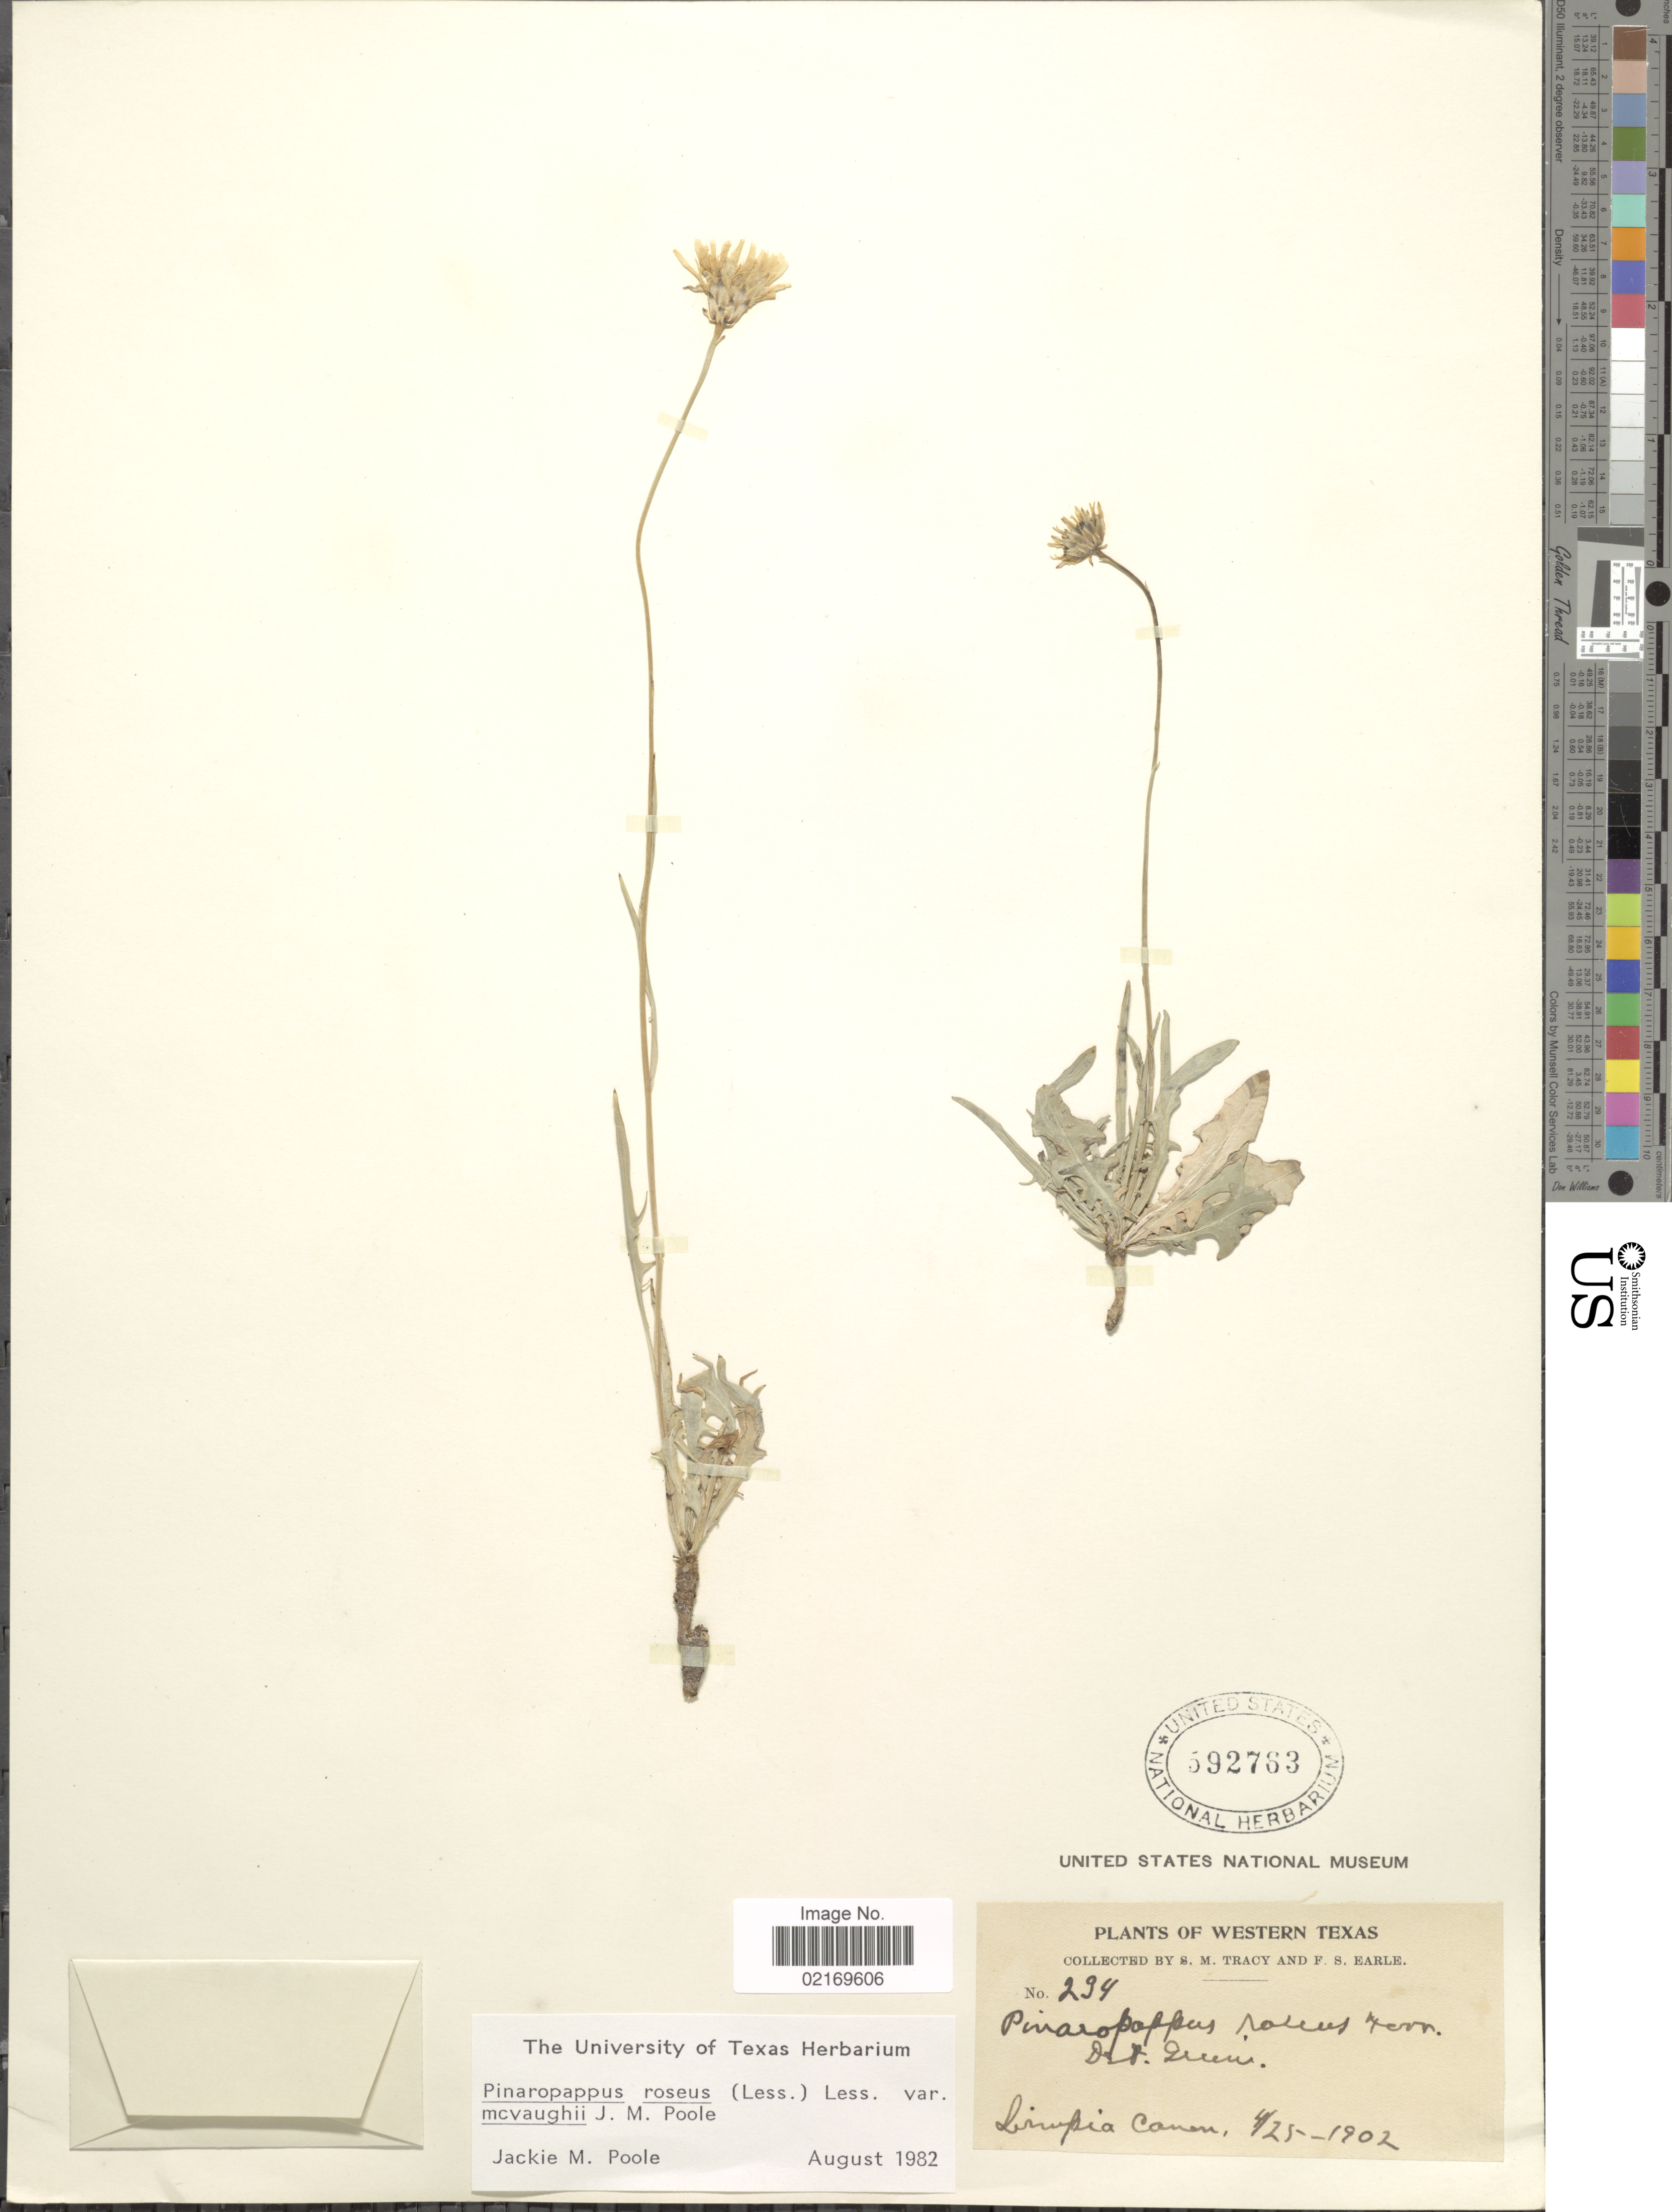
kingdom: Plantae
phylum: Tracheophyta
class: Magnoliopsida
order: Asterales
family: Asteraceae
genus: Pinaropappus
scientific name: Pinaropappus roseus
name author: (Less.) Less.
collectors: S. M. Tracy & F. S. Earle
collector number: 134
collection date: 1902-04-25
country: United States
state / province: Texas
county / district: Jeff Davis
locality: Limpia Canyon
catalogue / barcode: US 592763